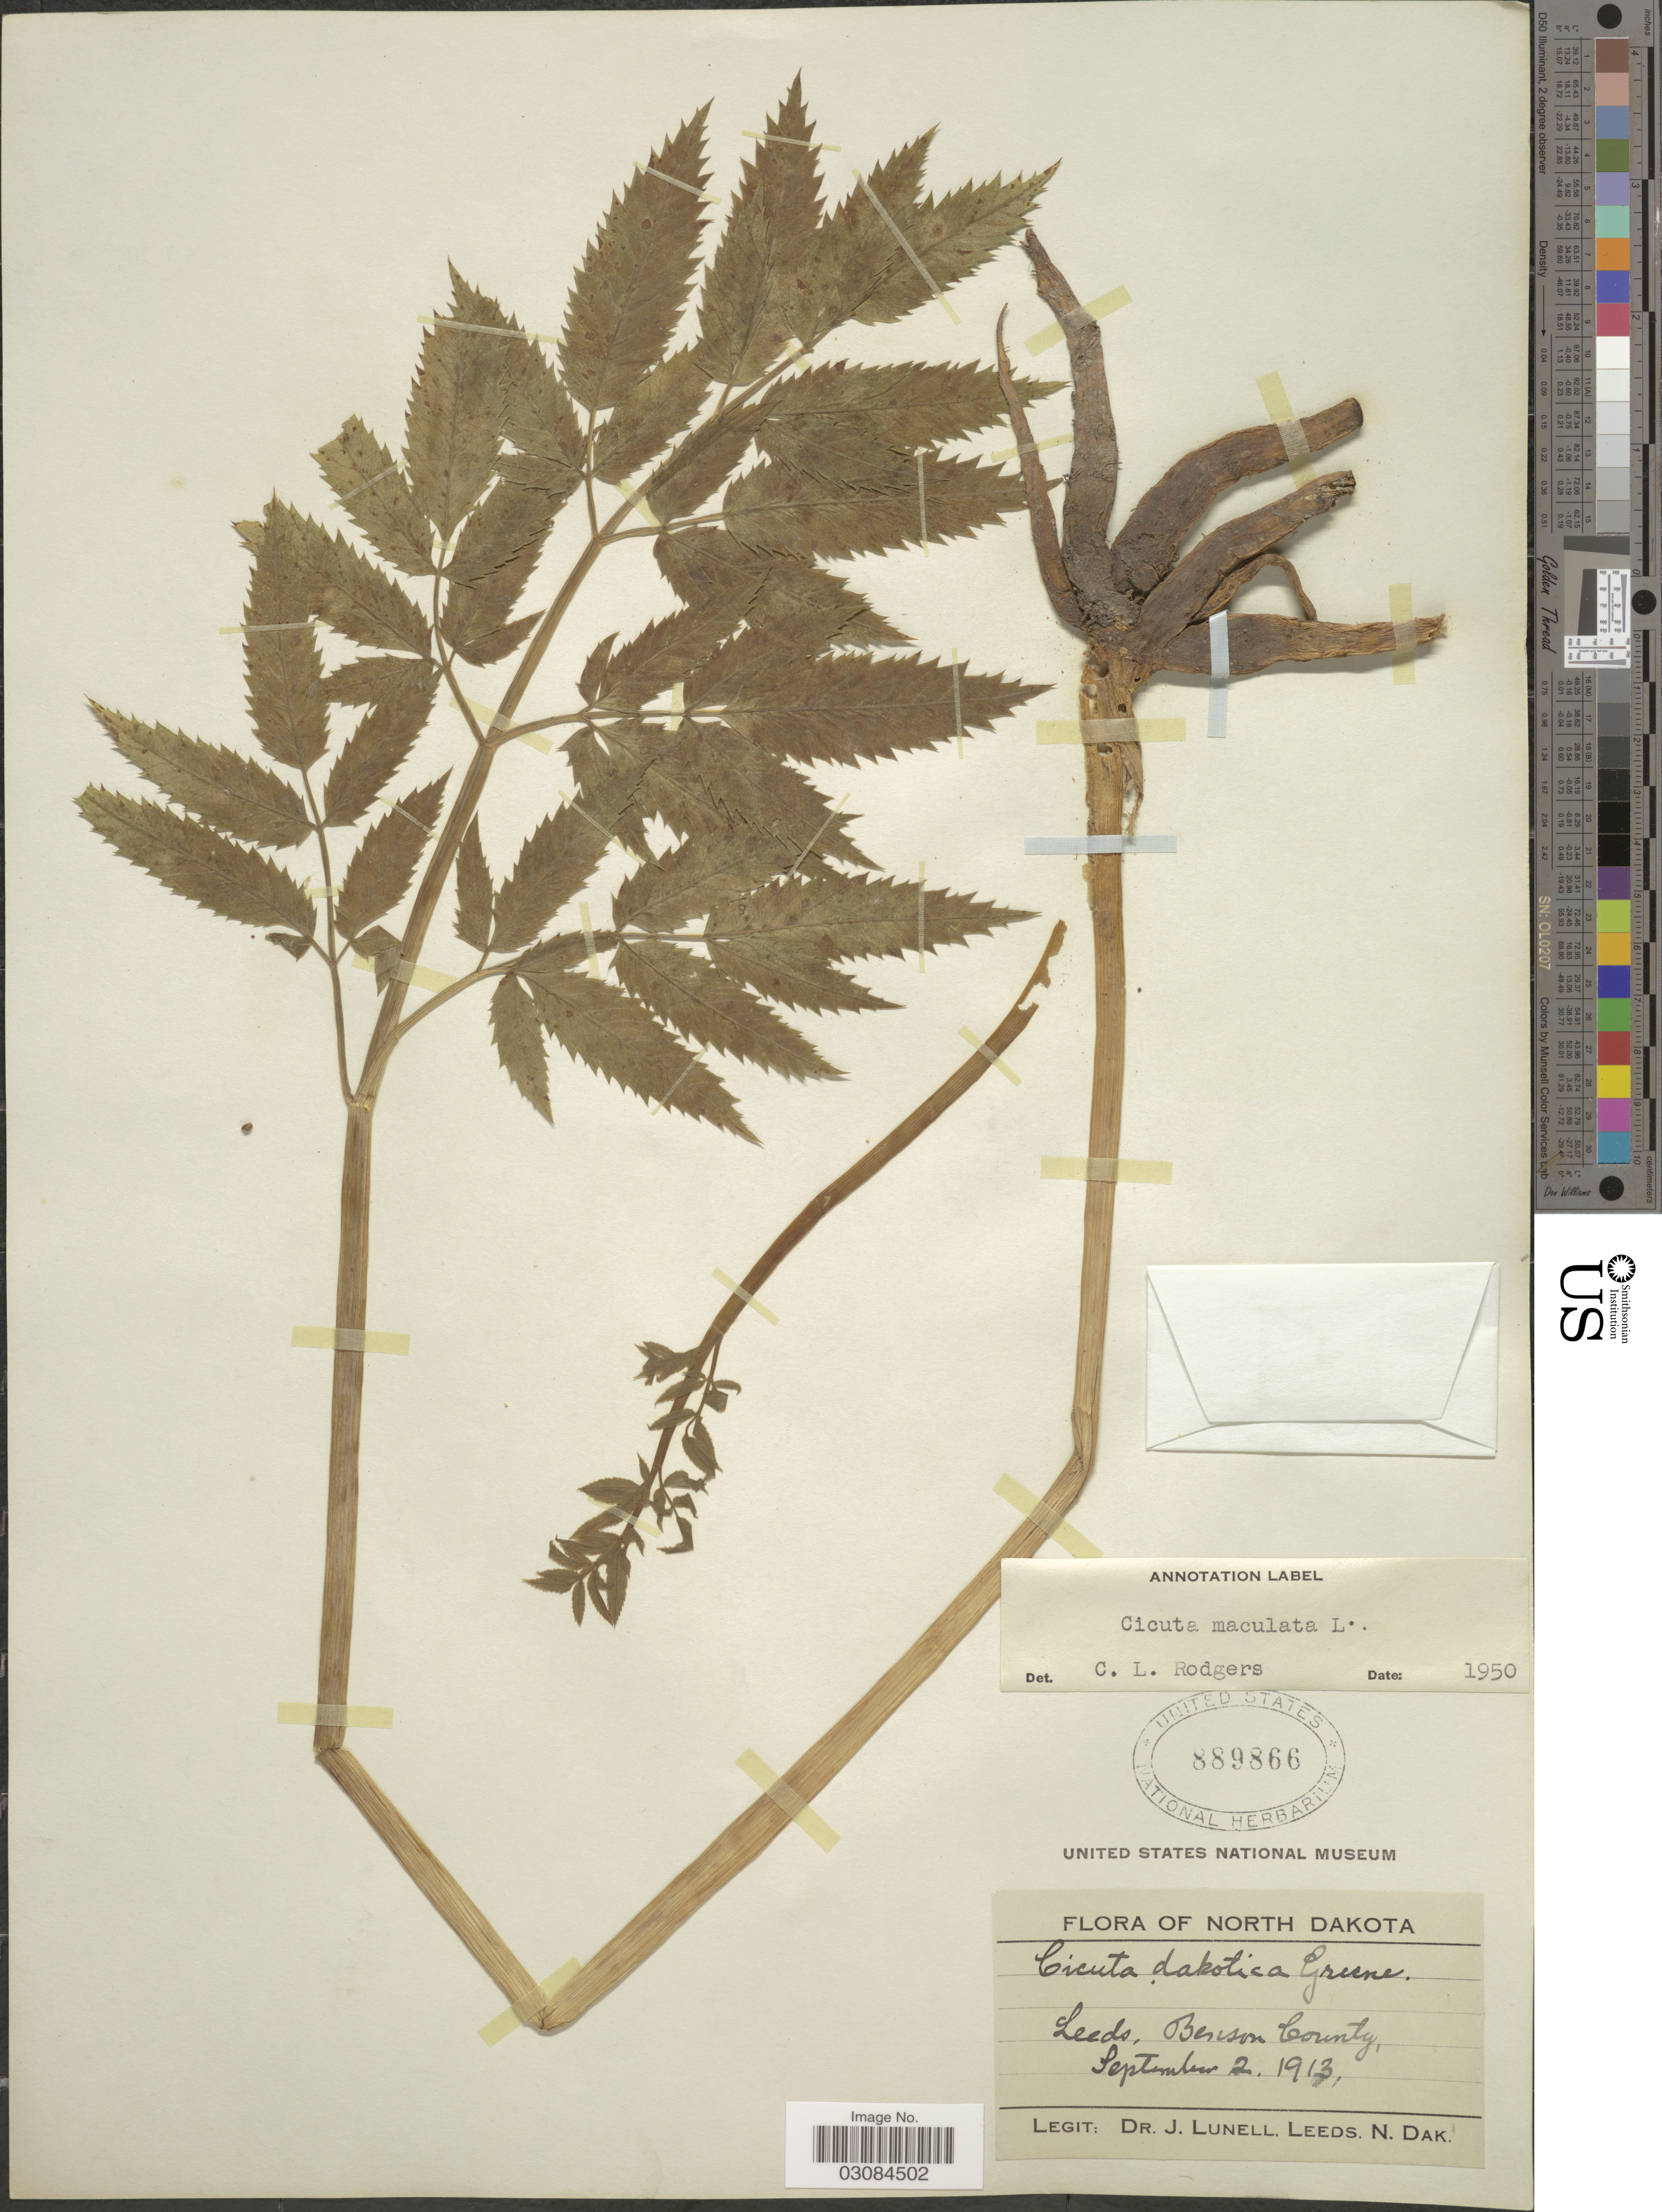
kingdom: Plantae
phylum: Tracheophyta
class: Magnoliopsida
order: Apiales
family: Apiaceae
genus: Cicuta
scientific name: Cicuta maculata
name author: L.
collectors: J. Lunell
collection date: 1913-09-02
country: United States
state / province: North Dakota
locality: Leeds, Benson County.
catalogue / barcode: US 889866